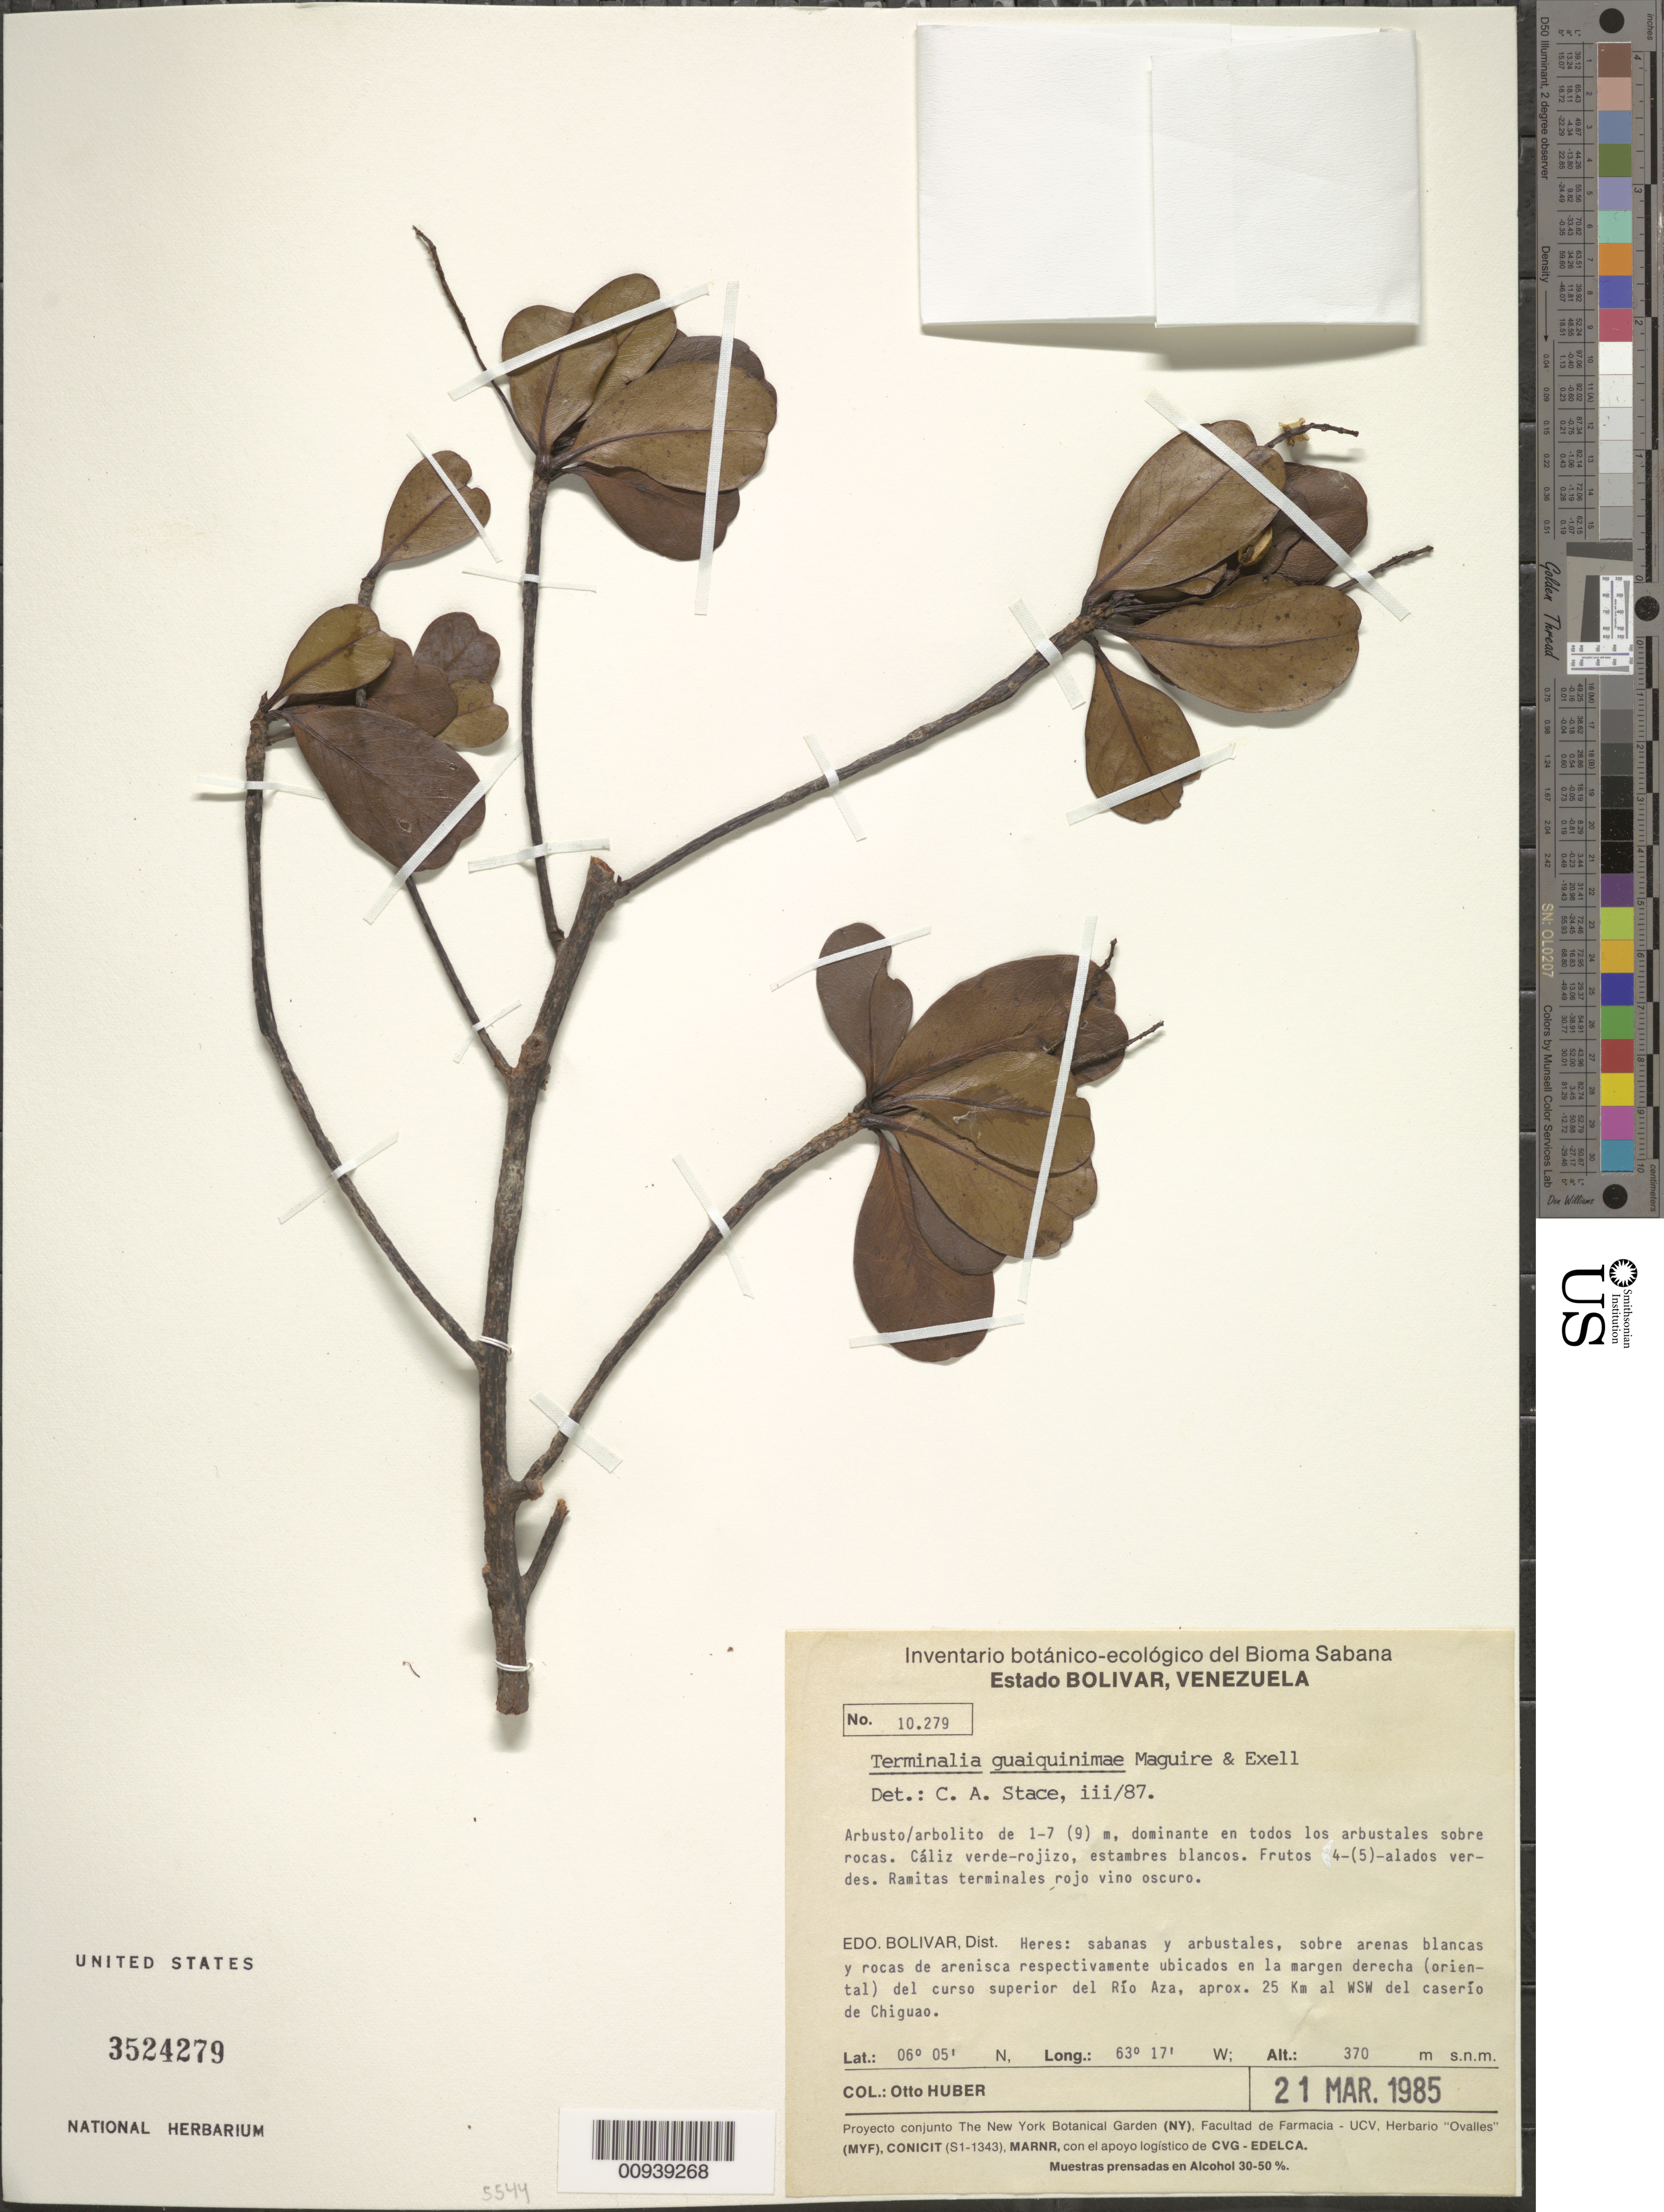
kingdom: Plantae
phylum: Tracheophyta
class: Magnoliopsida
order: Myrtales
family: Combretaceae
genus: Terminalia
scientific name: Terminalia guaiquinimae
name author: Maguire & Exell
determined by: Stace, C. A.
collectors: O. Huber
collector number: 10279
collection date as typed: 21-Mar-85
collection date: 1985-03-21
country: Venezuela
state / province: Bolívar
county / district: Heres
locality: Río Aza, margen derecha (oriental) del curso superior; aprox 25km al WSW del caserio de Chiguao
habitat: Arbustales sobre rocas. Sabanas y arbustales, sobre arenas blancas y rocas de arenisca respectivamente ubicados en la margen del rio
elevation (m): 370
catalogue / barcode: US 3524279